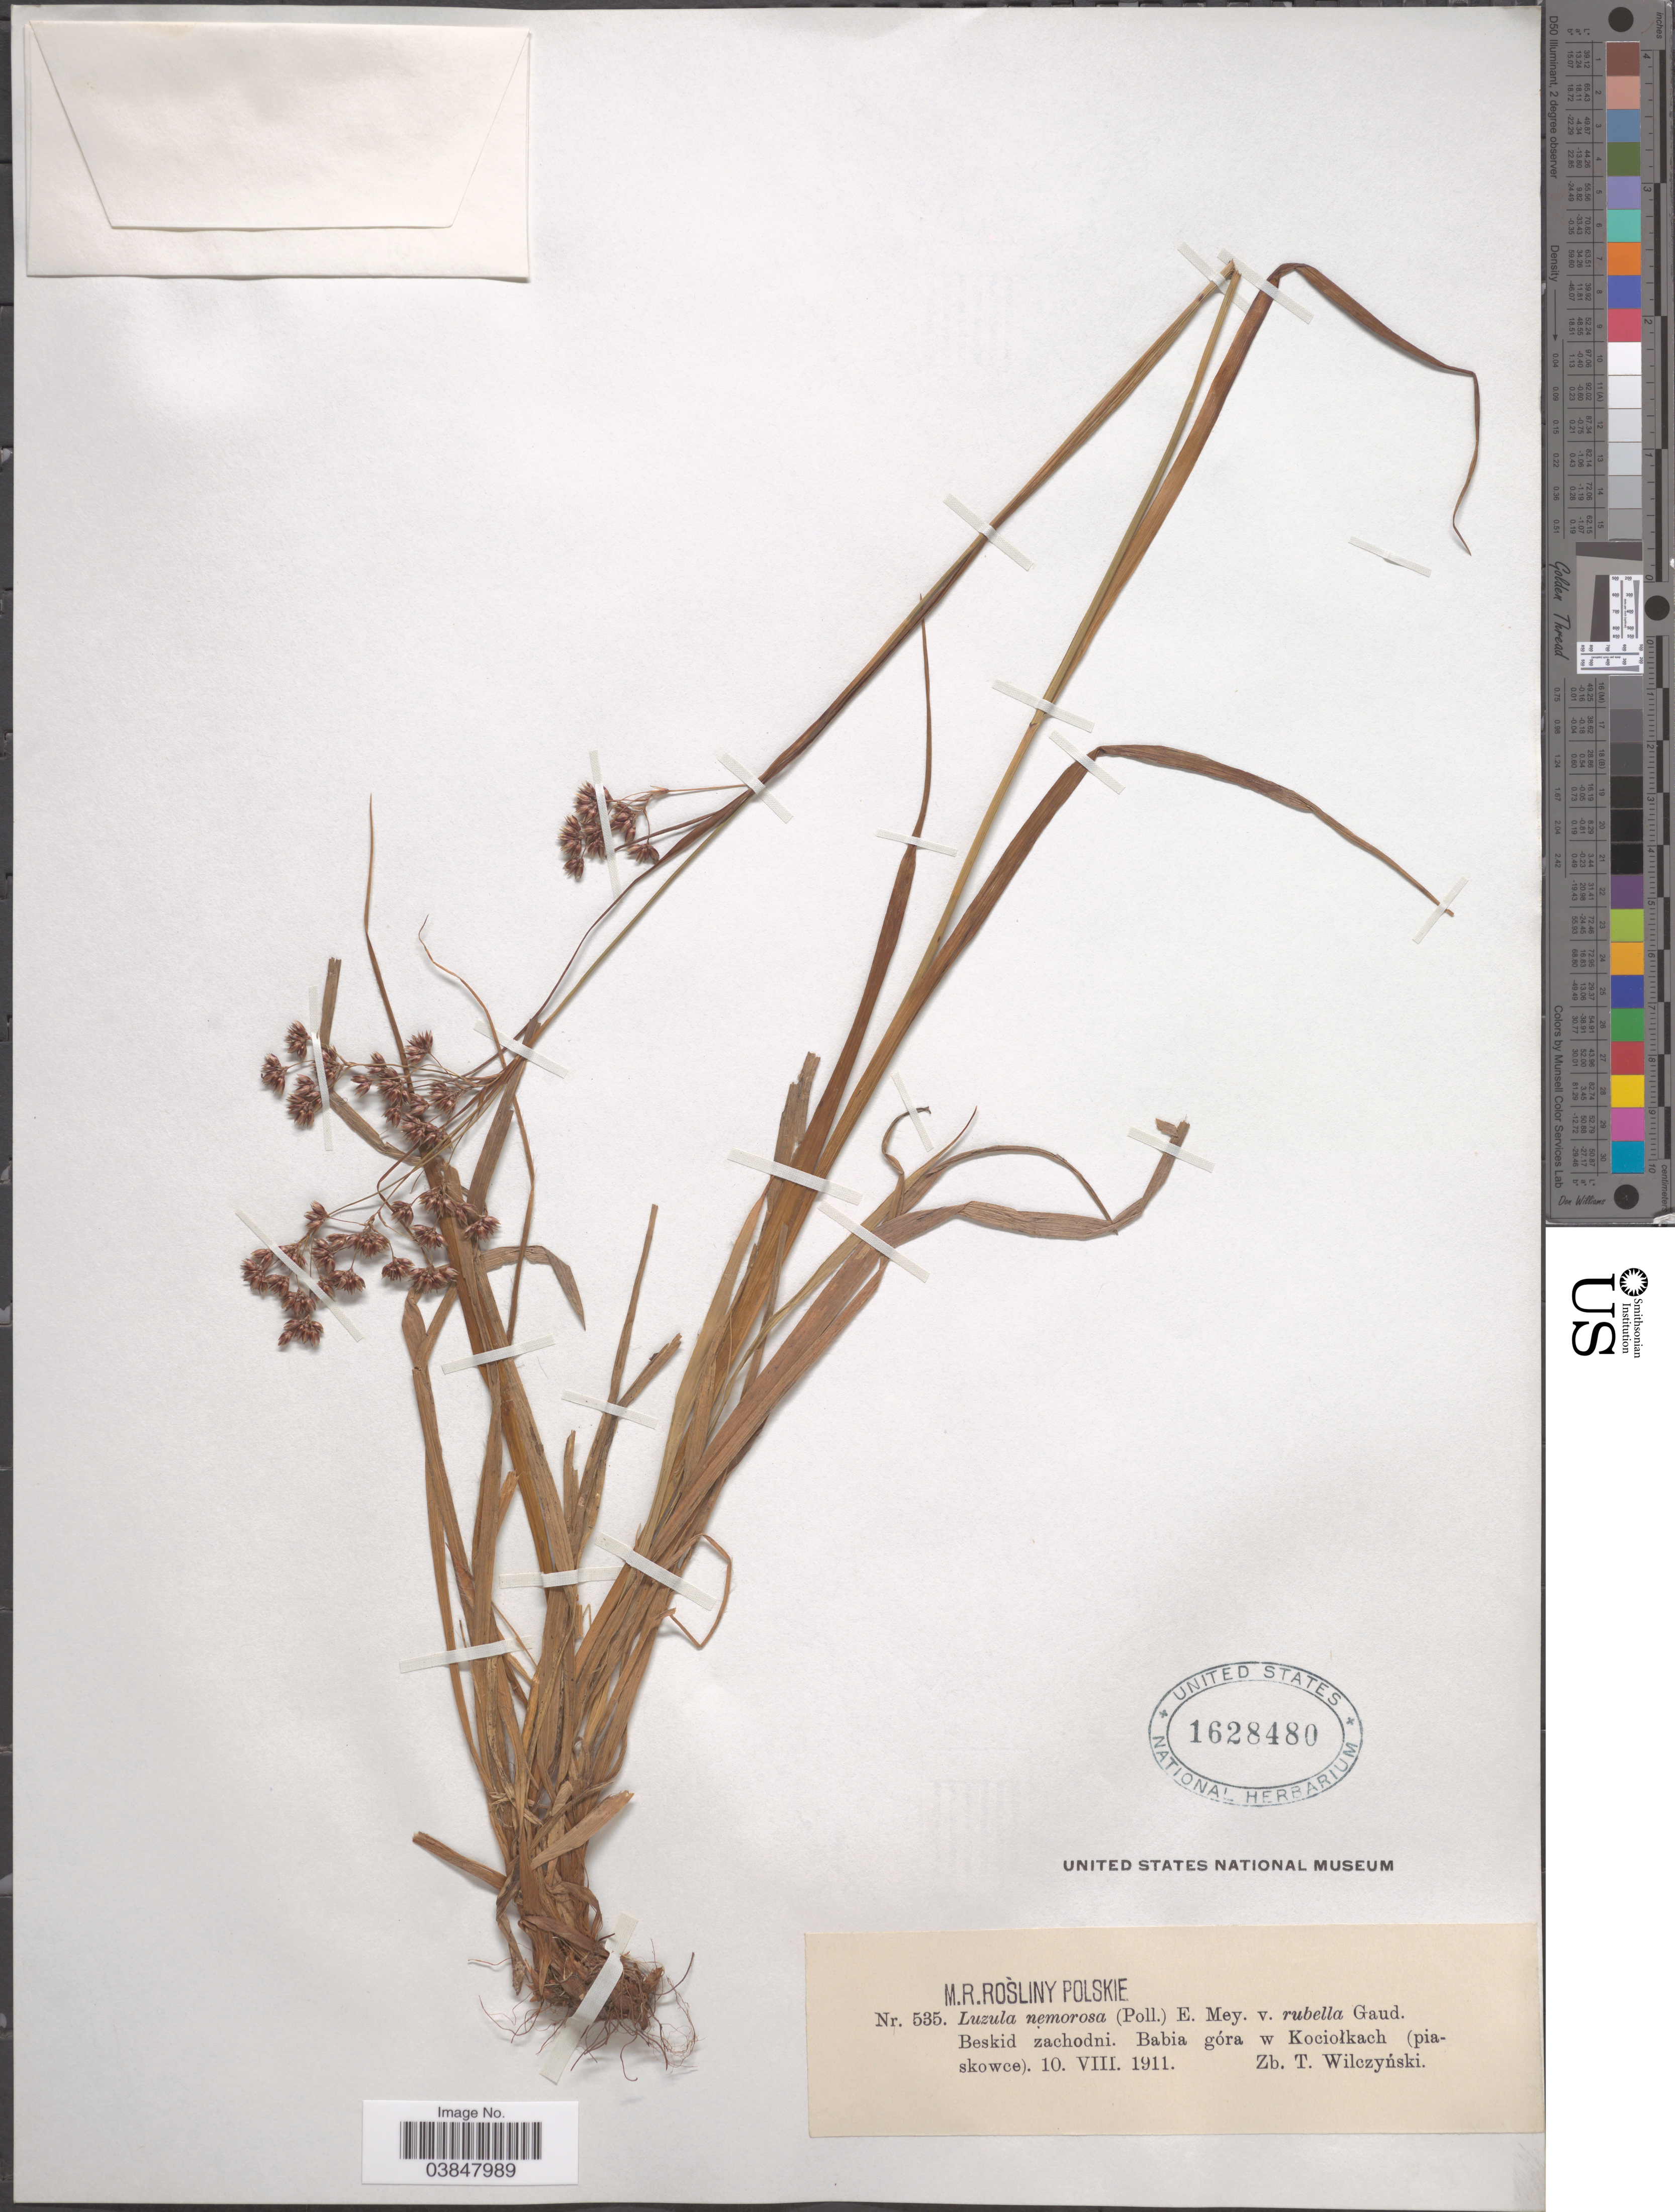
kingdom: Plantae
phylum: Tracheophyta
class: Liliopsida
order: Poales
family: Juncaceae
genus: Luzula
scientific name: Luzula luzuloides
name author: (Lam.) Dandy & Wilmott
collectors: Z. Wilczynski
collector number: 535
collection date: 1911-08-10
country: Poland/Slovakia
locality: Beskid zachodni. Babia góra w Kociolkach (Piaskowce).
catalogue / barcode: US 1628480